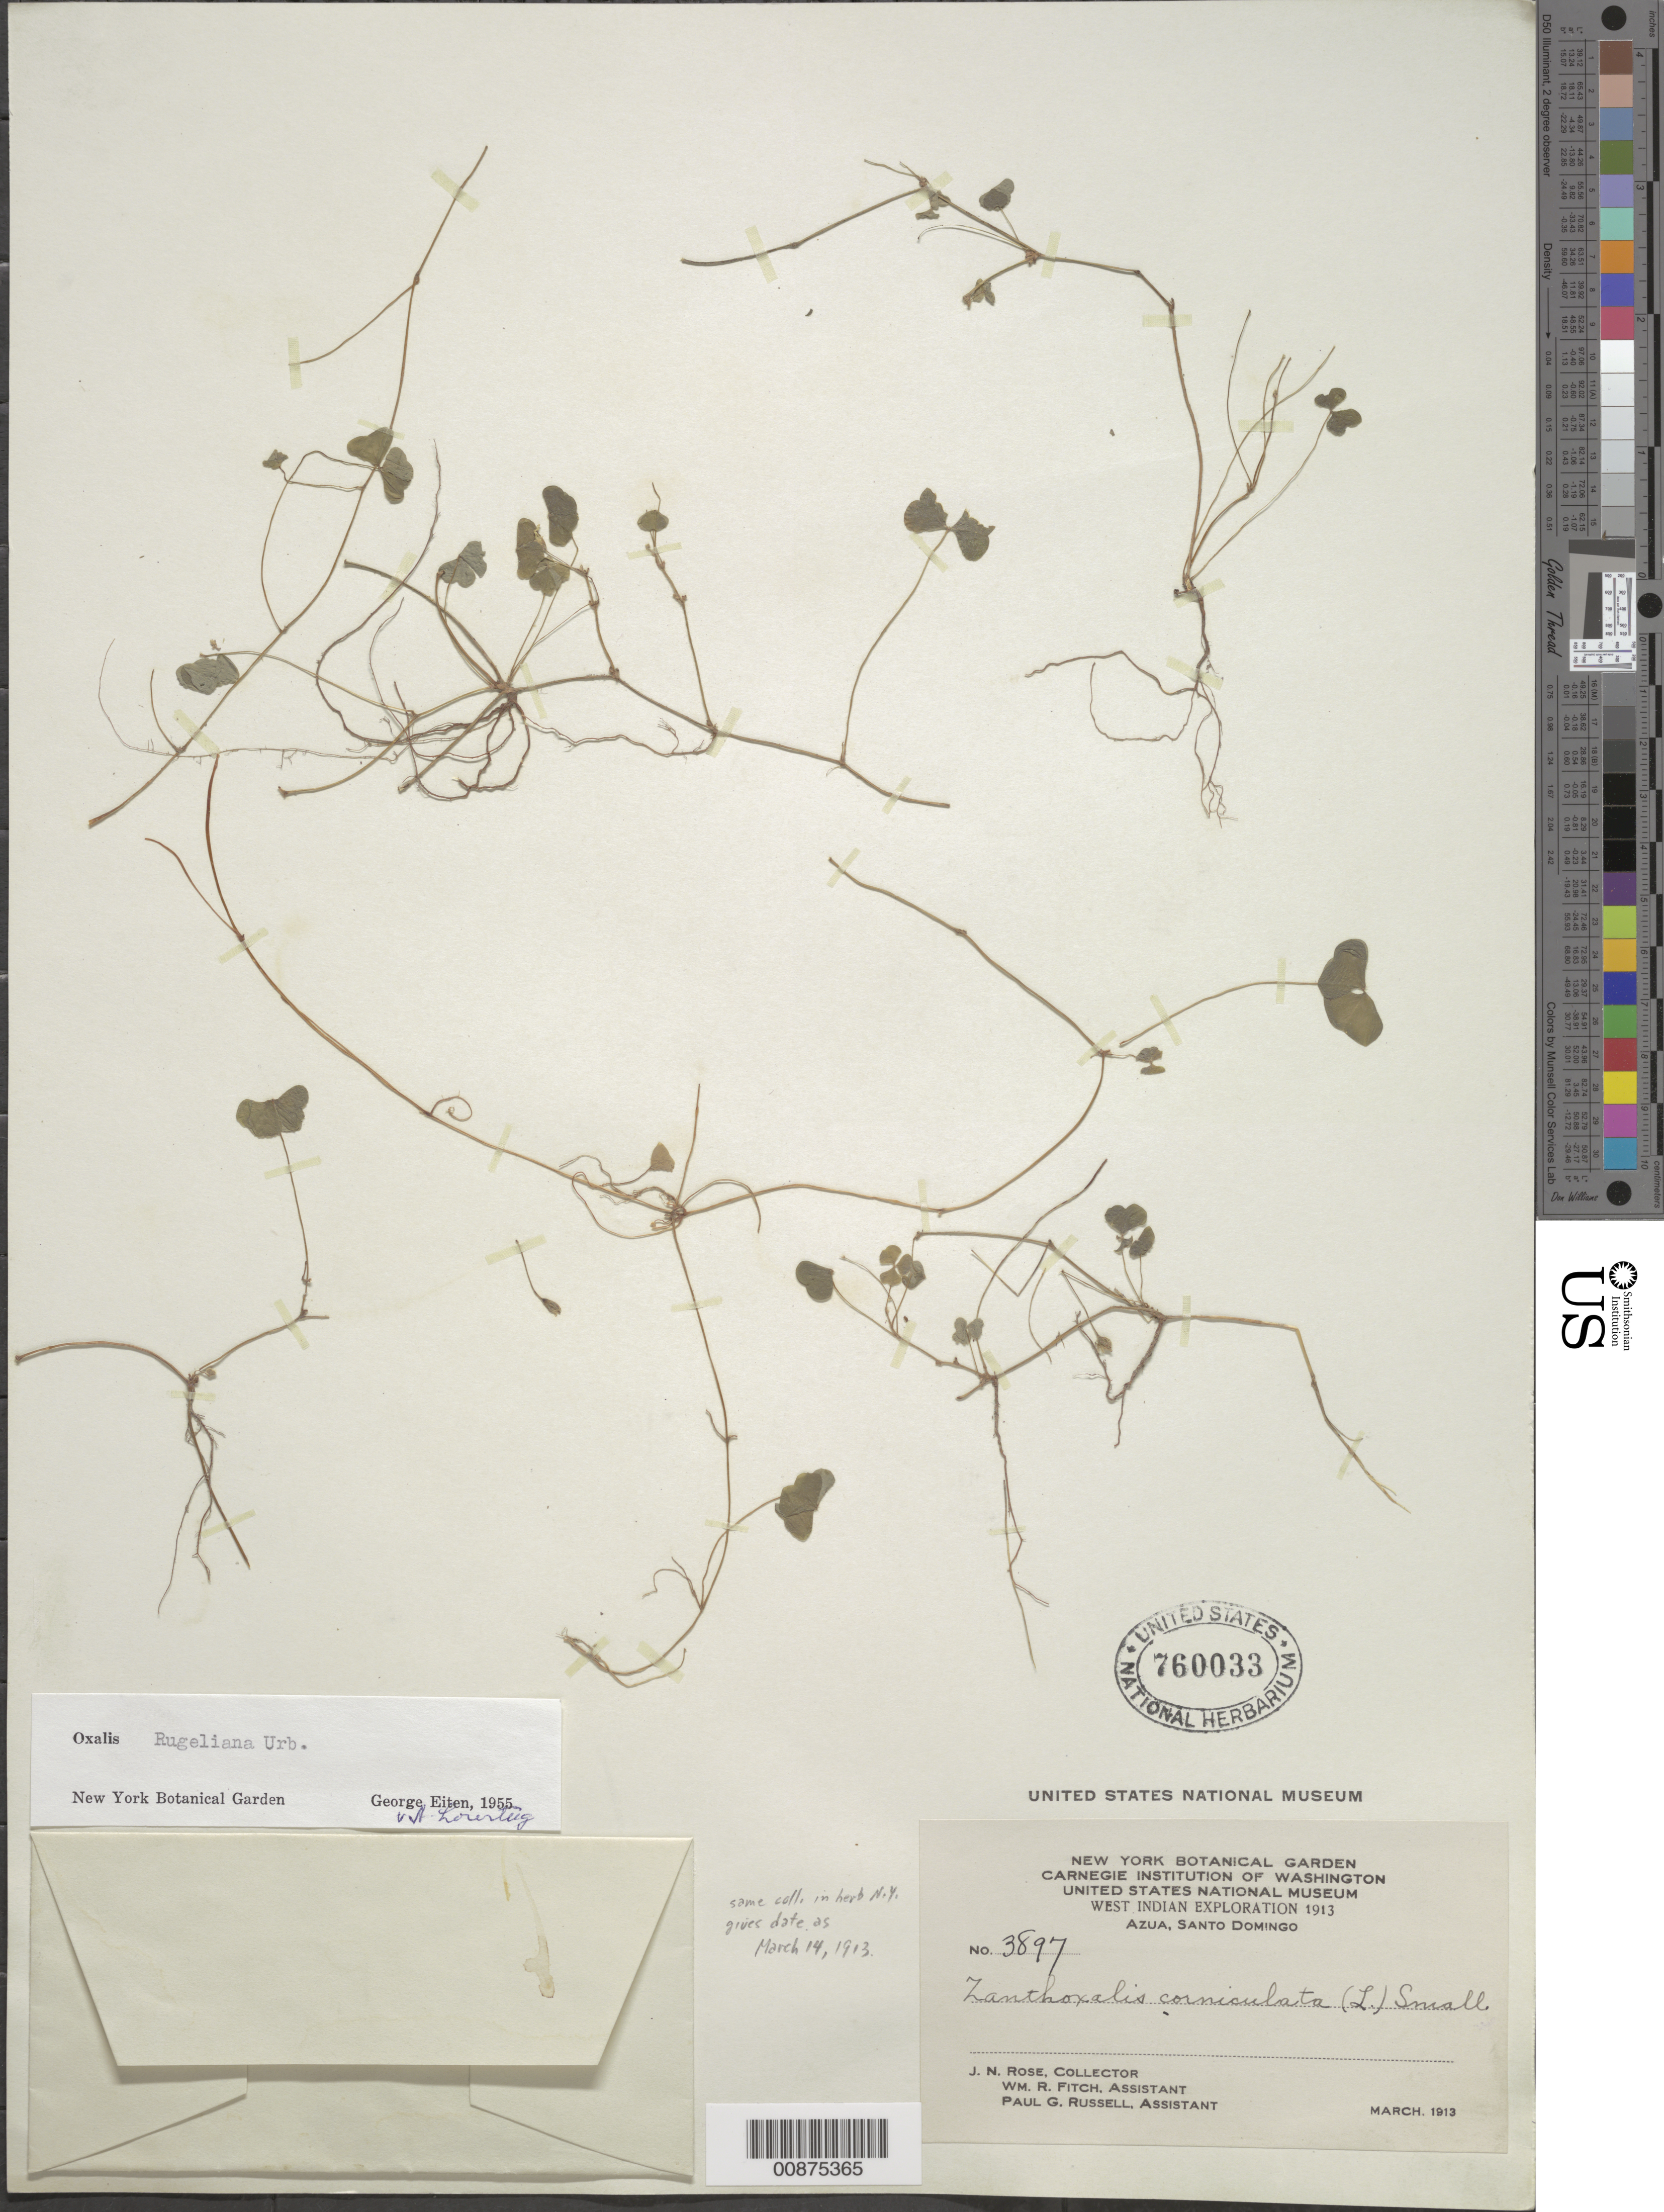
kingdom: Plantae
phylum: Tracheophyta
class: Magnoliopsida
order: Oxalidales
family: Oxalidaceae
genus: Oxalis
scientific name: Oxalis rugeliana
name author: Urb.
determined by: Lourteig, A.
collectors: J. N. Rose, W. R. Fitch & P. G. Russell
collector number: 3897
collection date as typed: Mar 1913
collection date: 1913-03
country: Dominican Republic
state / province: Azua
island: Hispaniola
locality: Azua, Santo Domingo.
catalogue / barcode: US 760033